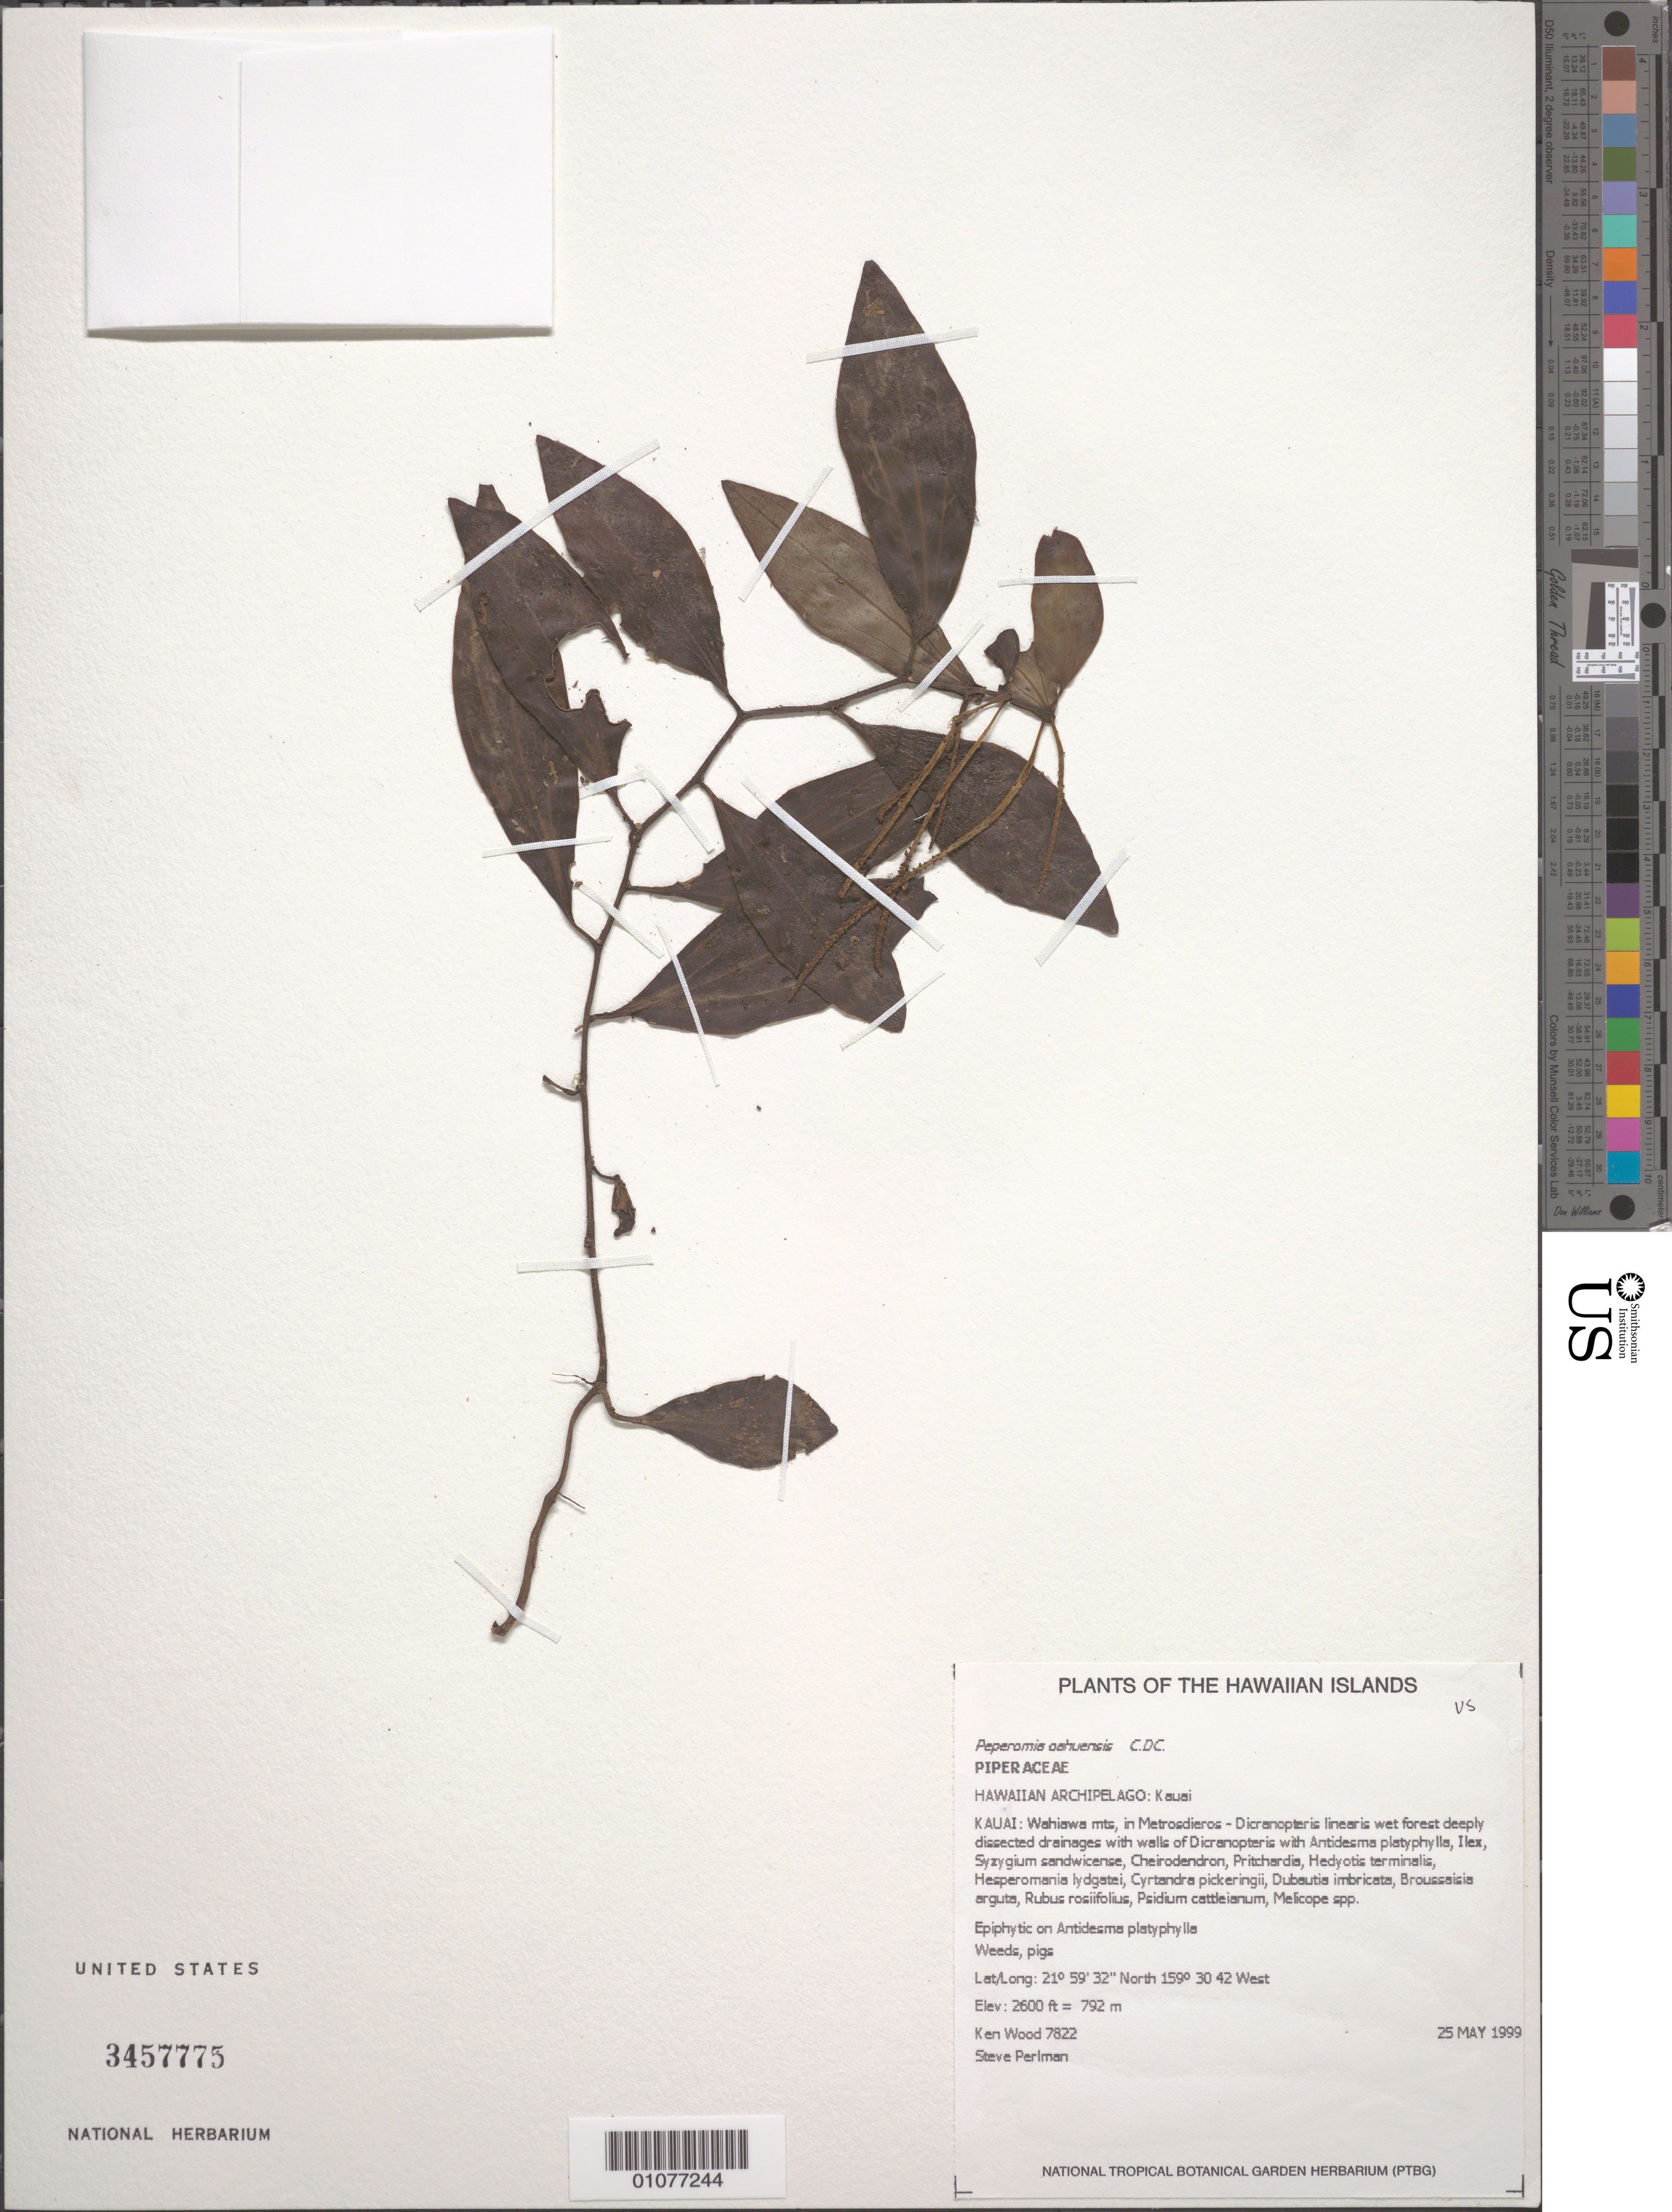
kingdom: Plantae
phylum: Tracheophyta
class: Magnoliopsida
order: Piperales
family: Piperaceae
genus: Peperomia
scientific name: Peperomia oahuensis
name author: C. DC.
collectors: K. R. Wood & S. P. Perlman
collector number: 7822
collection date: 1999-05-25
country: United States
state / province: Hawaii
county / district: Kaui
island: Kaua'i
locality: Wahiawa mts.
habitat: wet forest deeply dissected drainages with walls; weeds, pigs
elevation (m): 792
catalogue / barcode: US 3457775